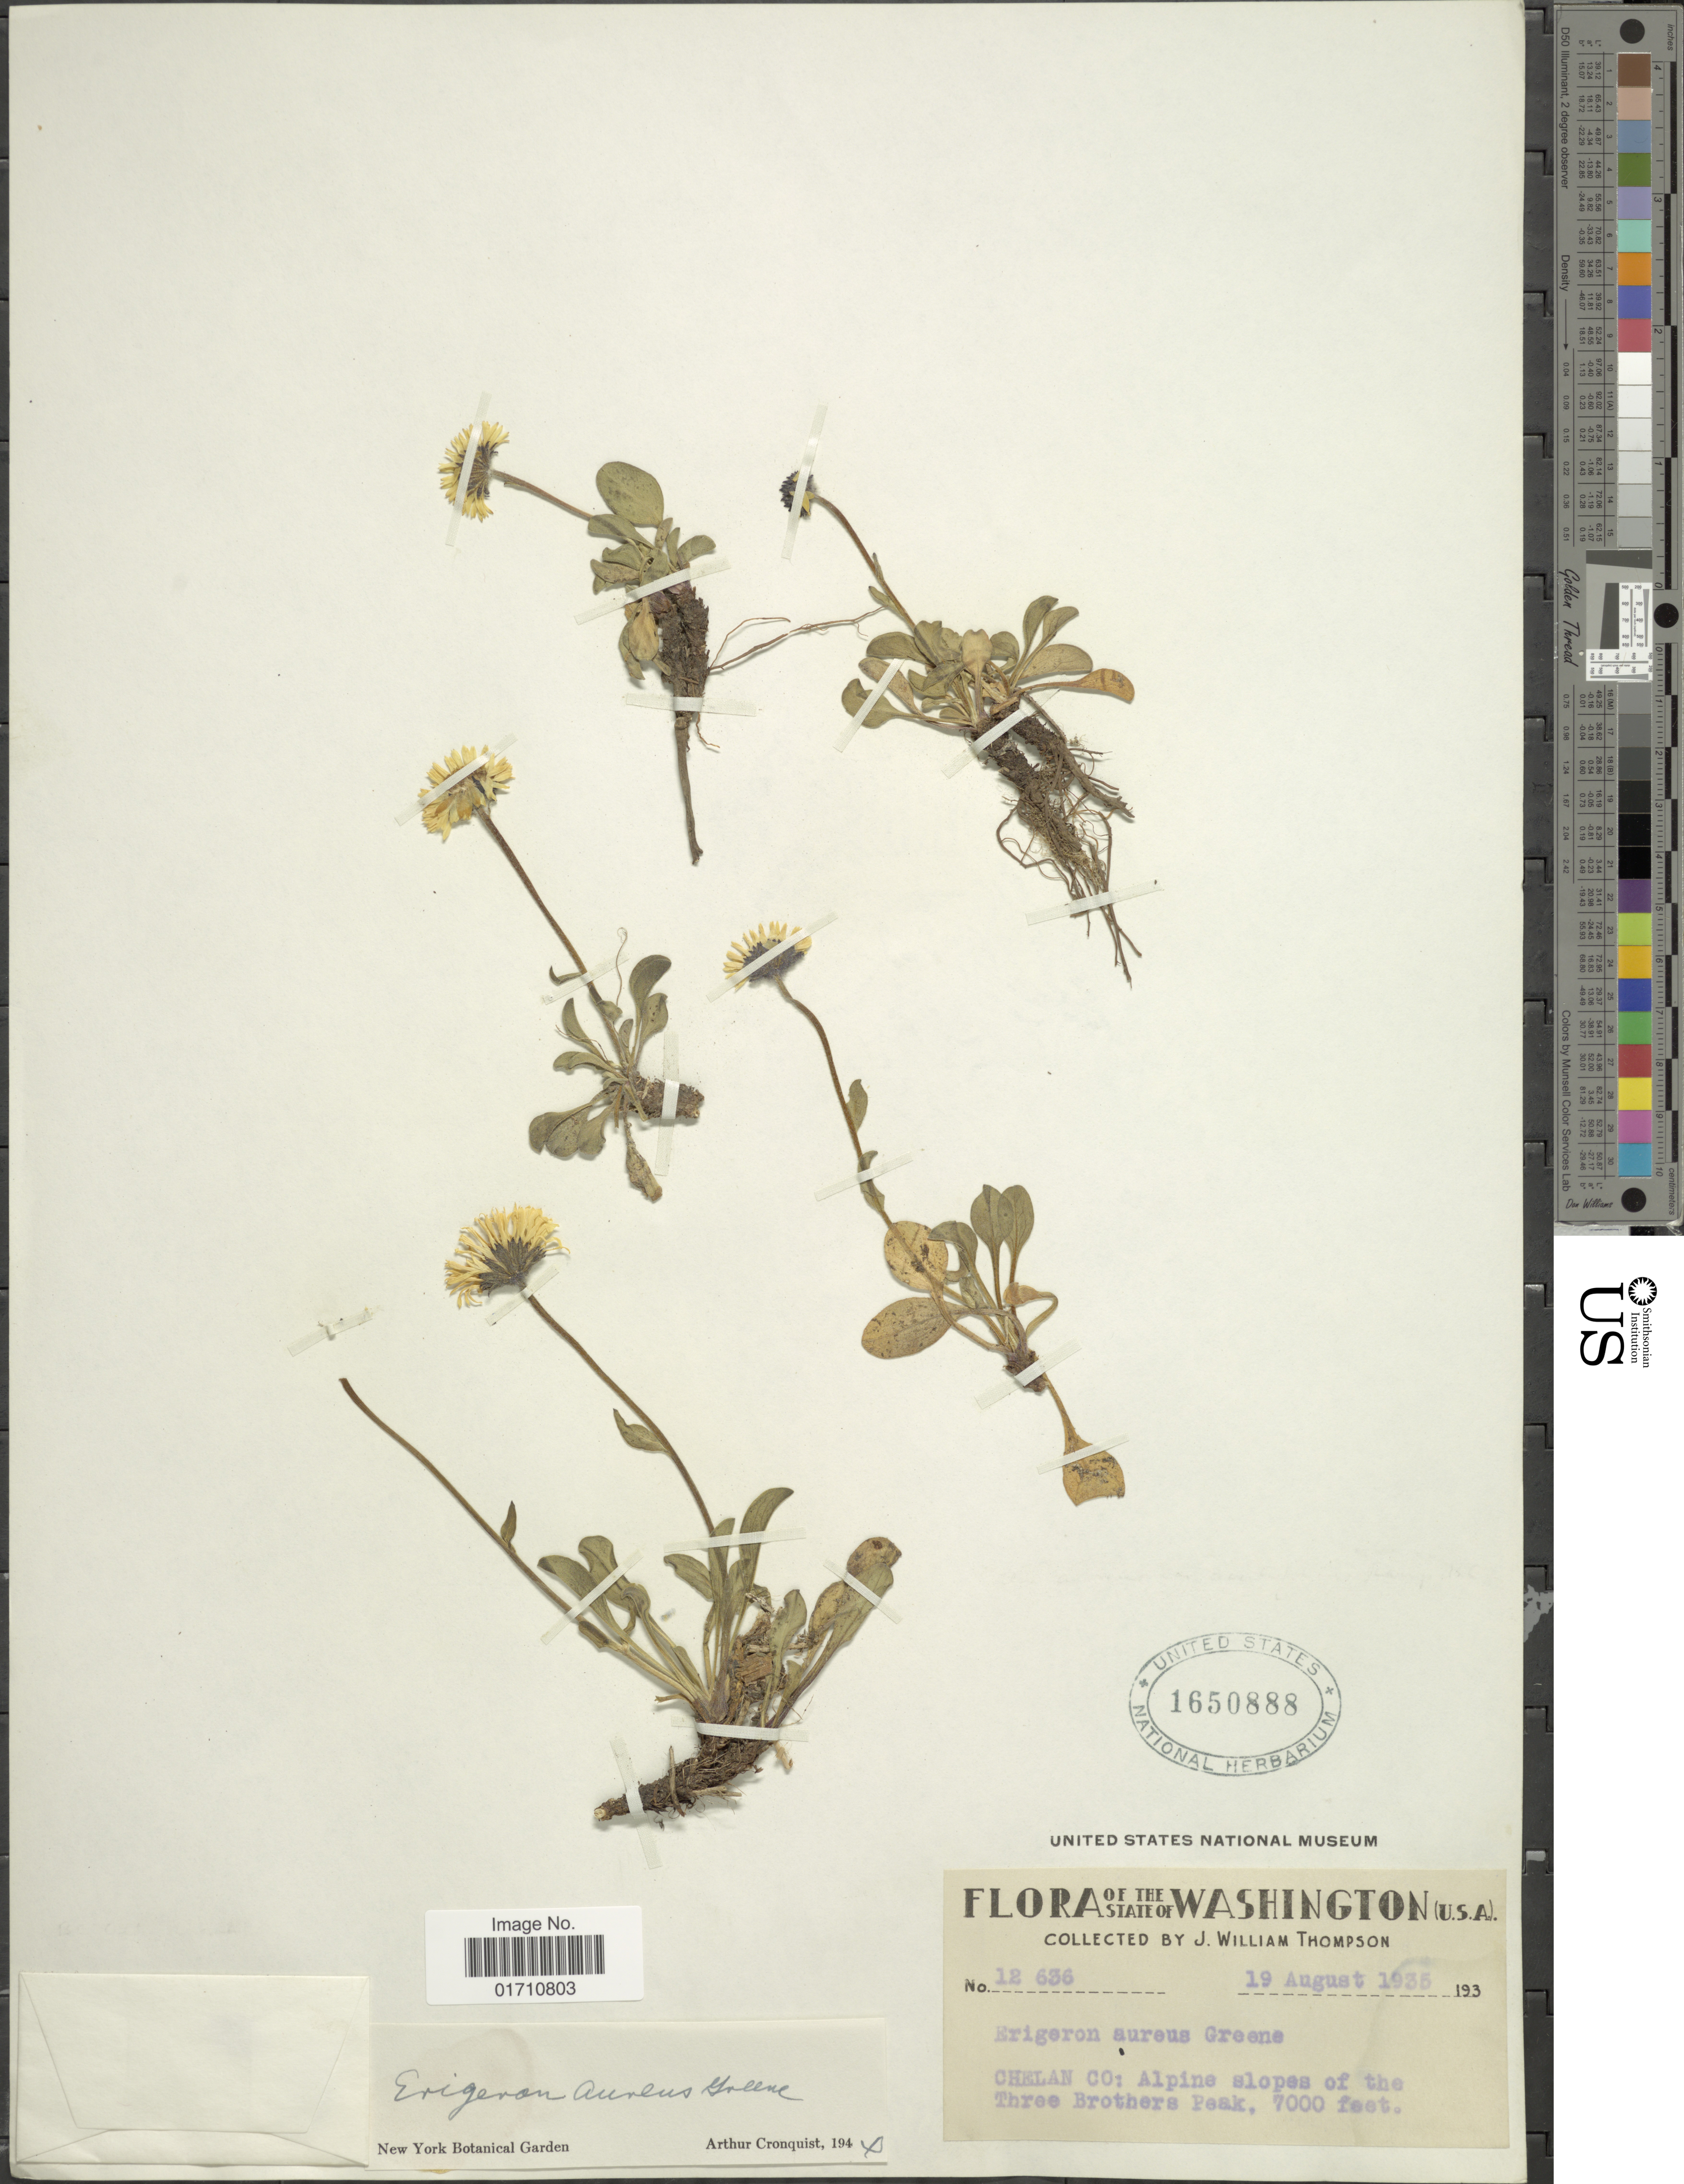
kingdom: Plantae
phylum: Tracheophyta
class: Magnoliopsida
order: Asterales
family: Asteraceae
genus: Erigeron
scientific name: Erigeron aureus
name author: Greene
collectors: J. W. Thompson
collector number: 12636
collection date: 1935-08-19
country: United States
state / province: Washington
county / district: Chelan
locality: Chelan Co: Alpine slopes of the Three Brothers Peak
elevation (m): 2134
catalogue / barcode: US 1650888